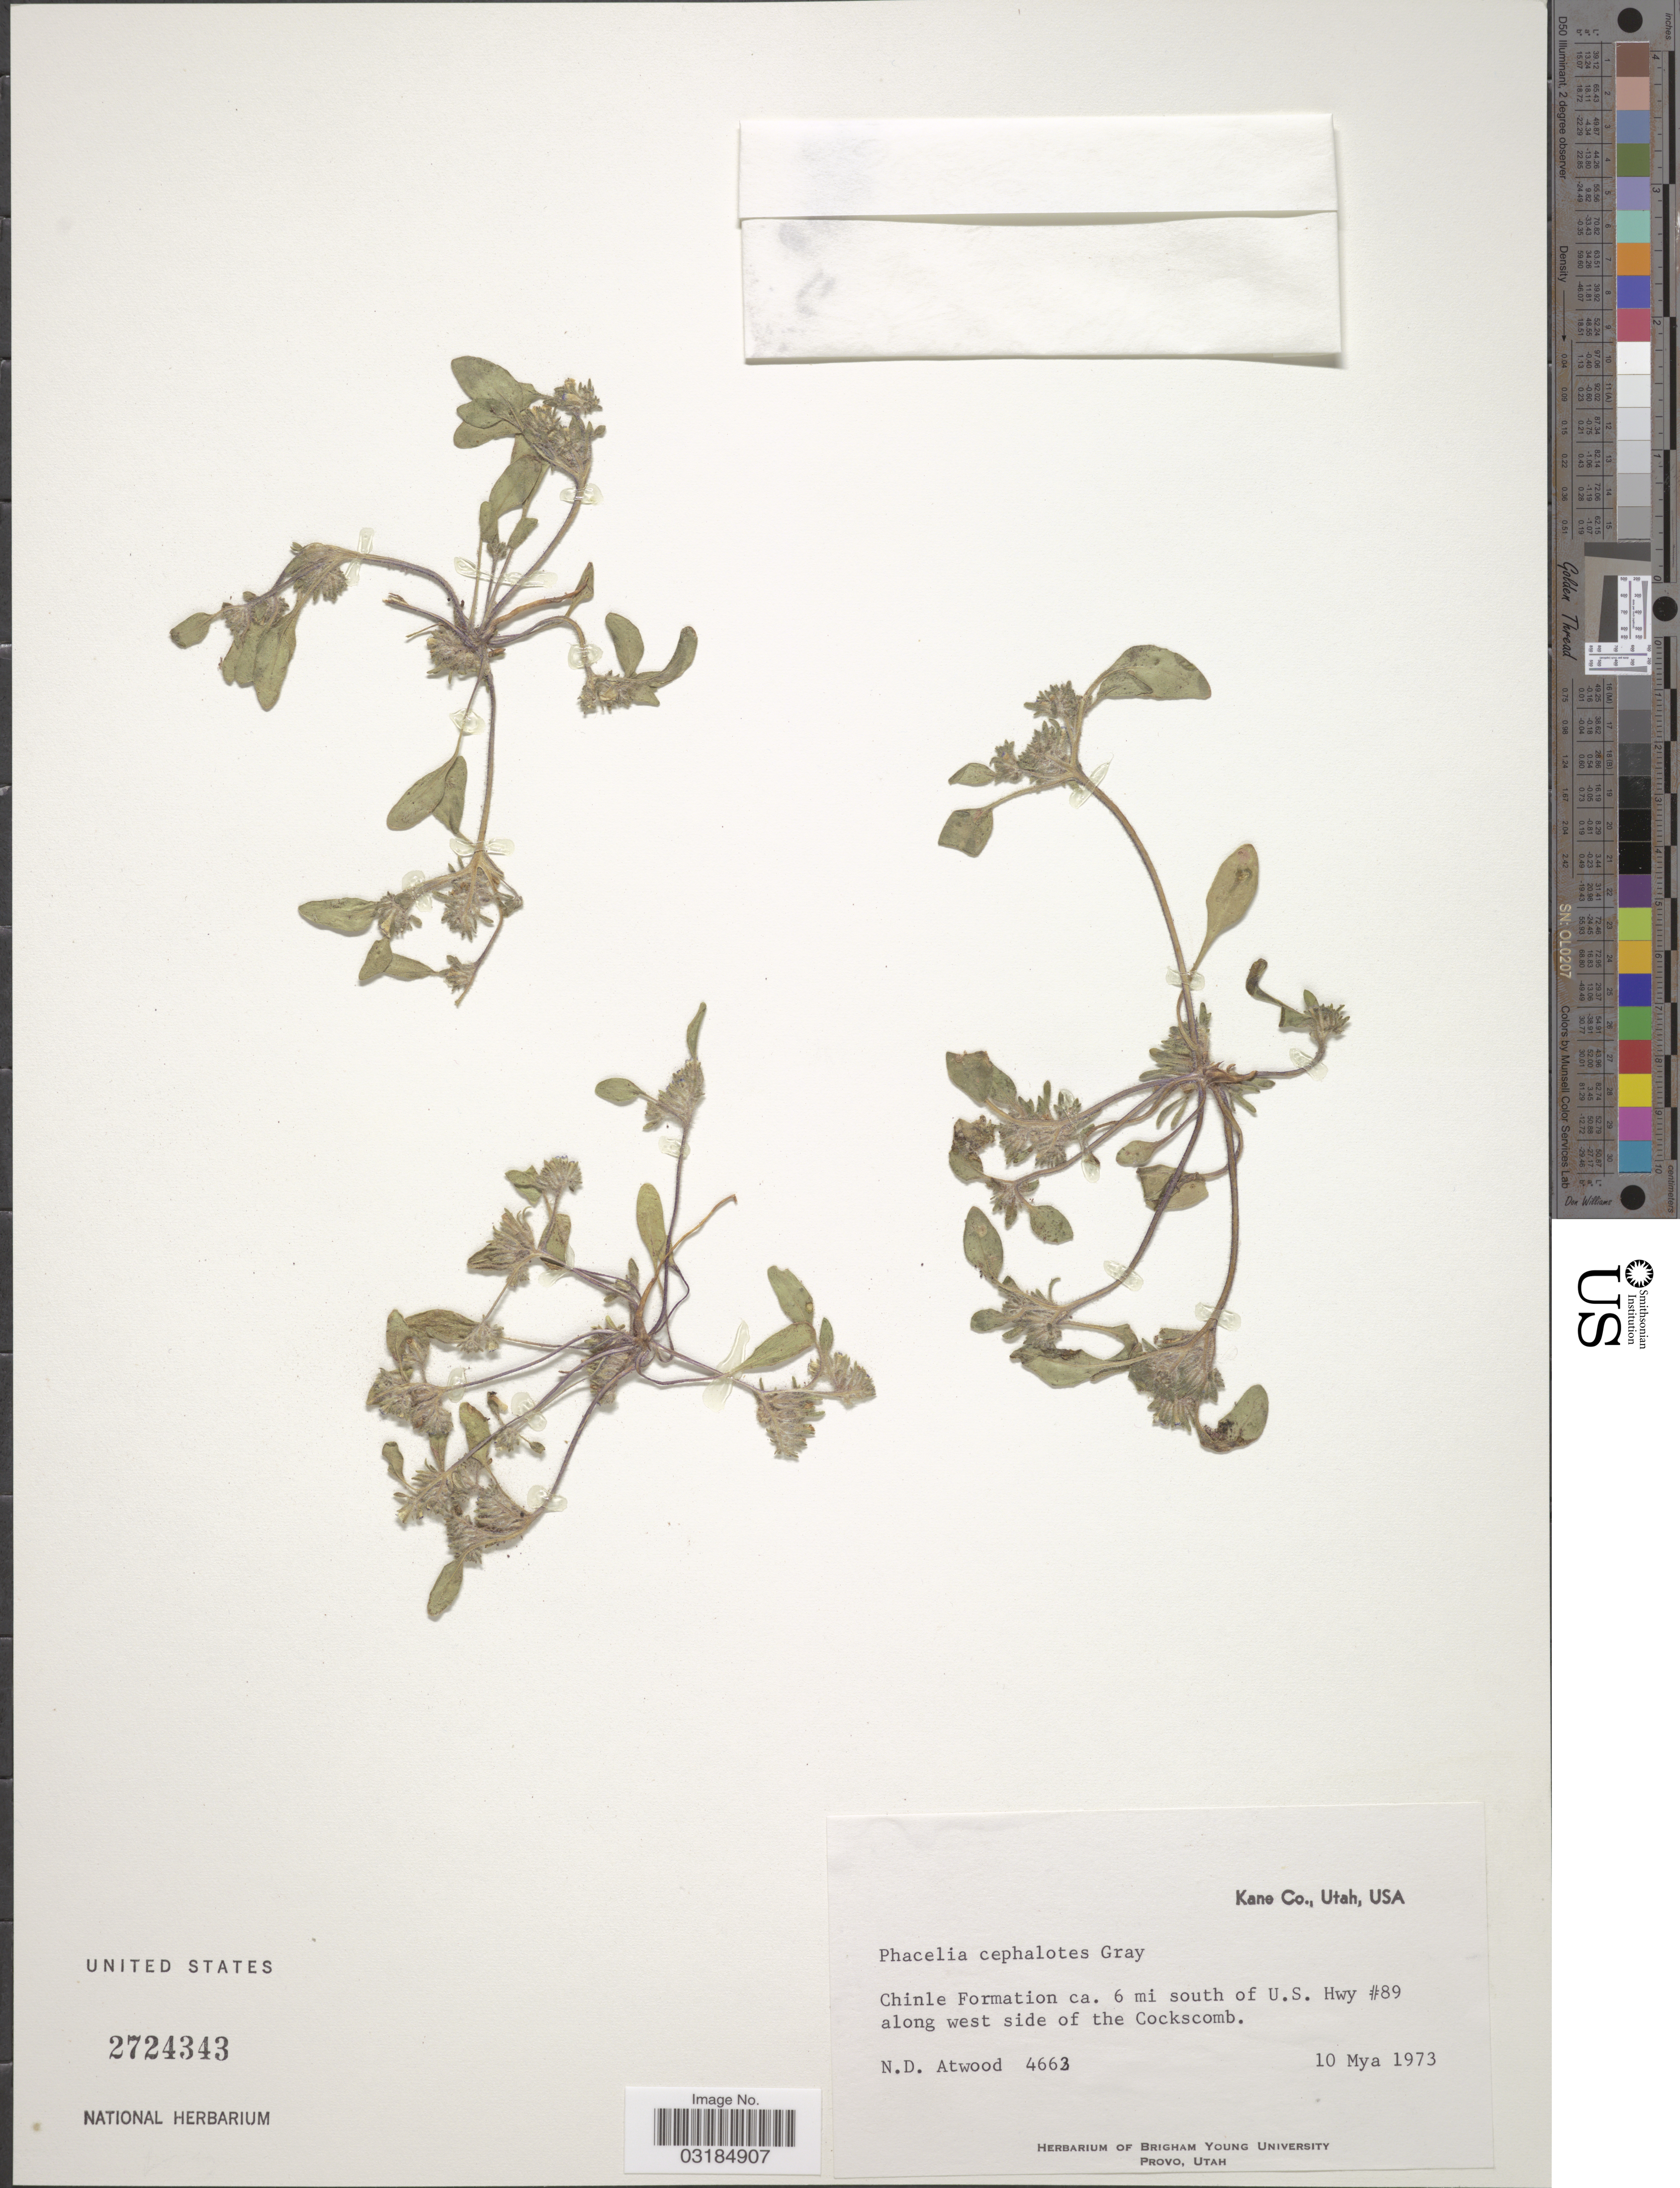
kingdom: Plantae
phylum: Tracheophyta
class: Magnoliopsida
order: Boraginales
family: Hydrophyllaceae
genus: Phacelia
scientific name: Phacelia cephalotes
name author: A. Gray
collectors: N. Atwood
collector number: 4662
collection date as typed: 10 Mya 1973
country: United States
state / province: Utah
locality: Kane Co. Chinle Formation ca. 6 mi south of U.S. Hwy #89 along west side of the Cockscomb.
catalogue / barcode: US 2724343